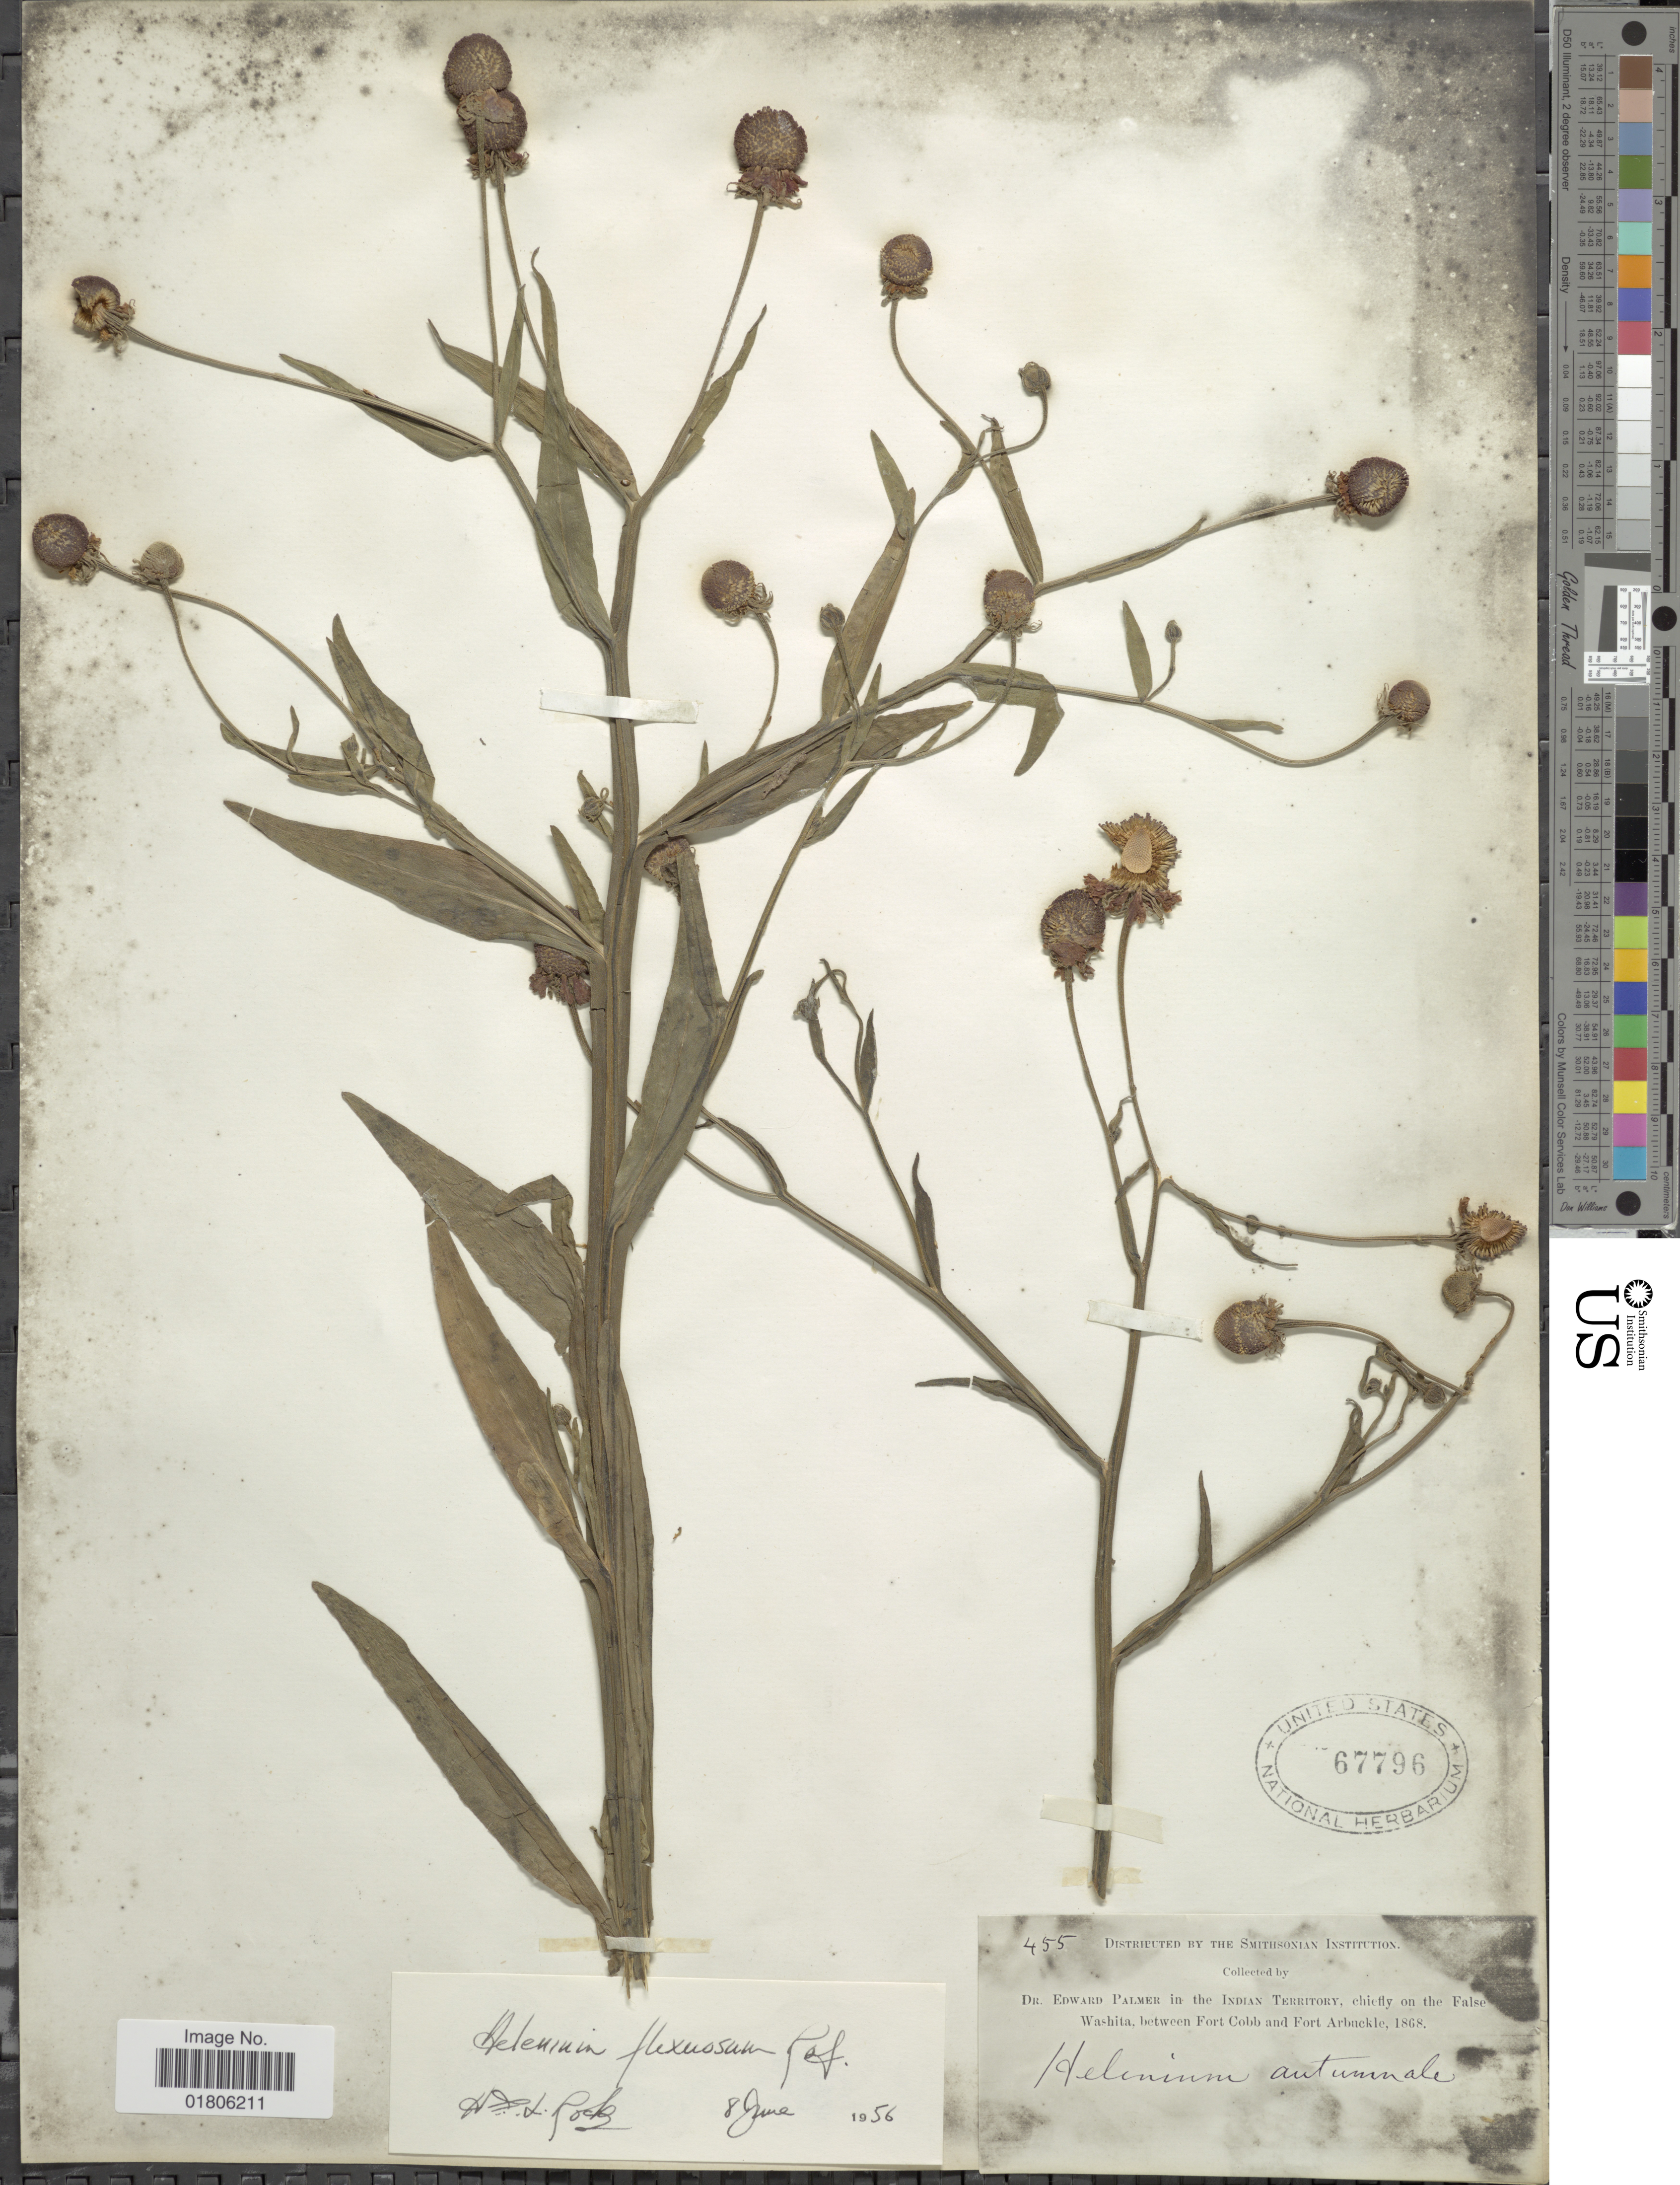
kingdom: Plantae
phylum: Tracheophyta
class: Magnoliopsida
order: Asterales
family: Asteraceae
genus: Helenium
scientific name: Helenium flexuosum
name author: Raf.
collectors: E. Palmer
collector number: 455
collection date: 1868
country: United States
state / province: Oklahoma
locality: Indian Territory, chiefly on the False Washita between Fort Cobb and Fort Arbuckle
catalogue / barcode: US 67796